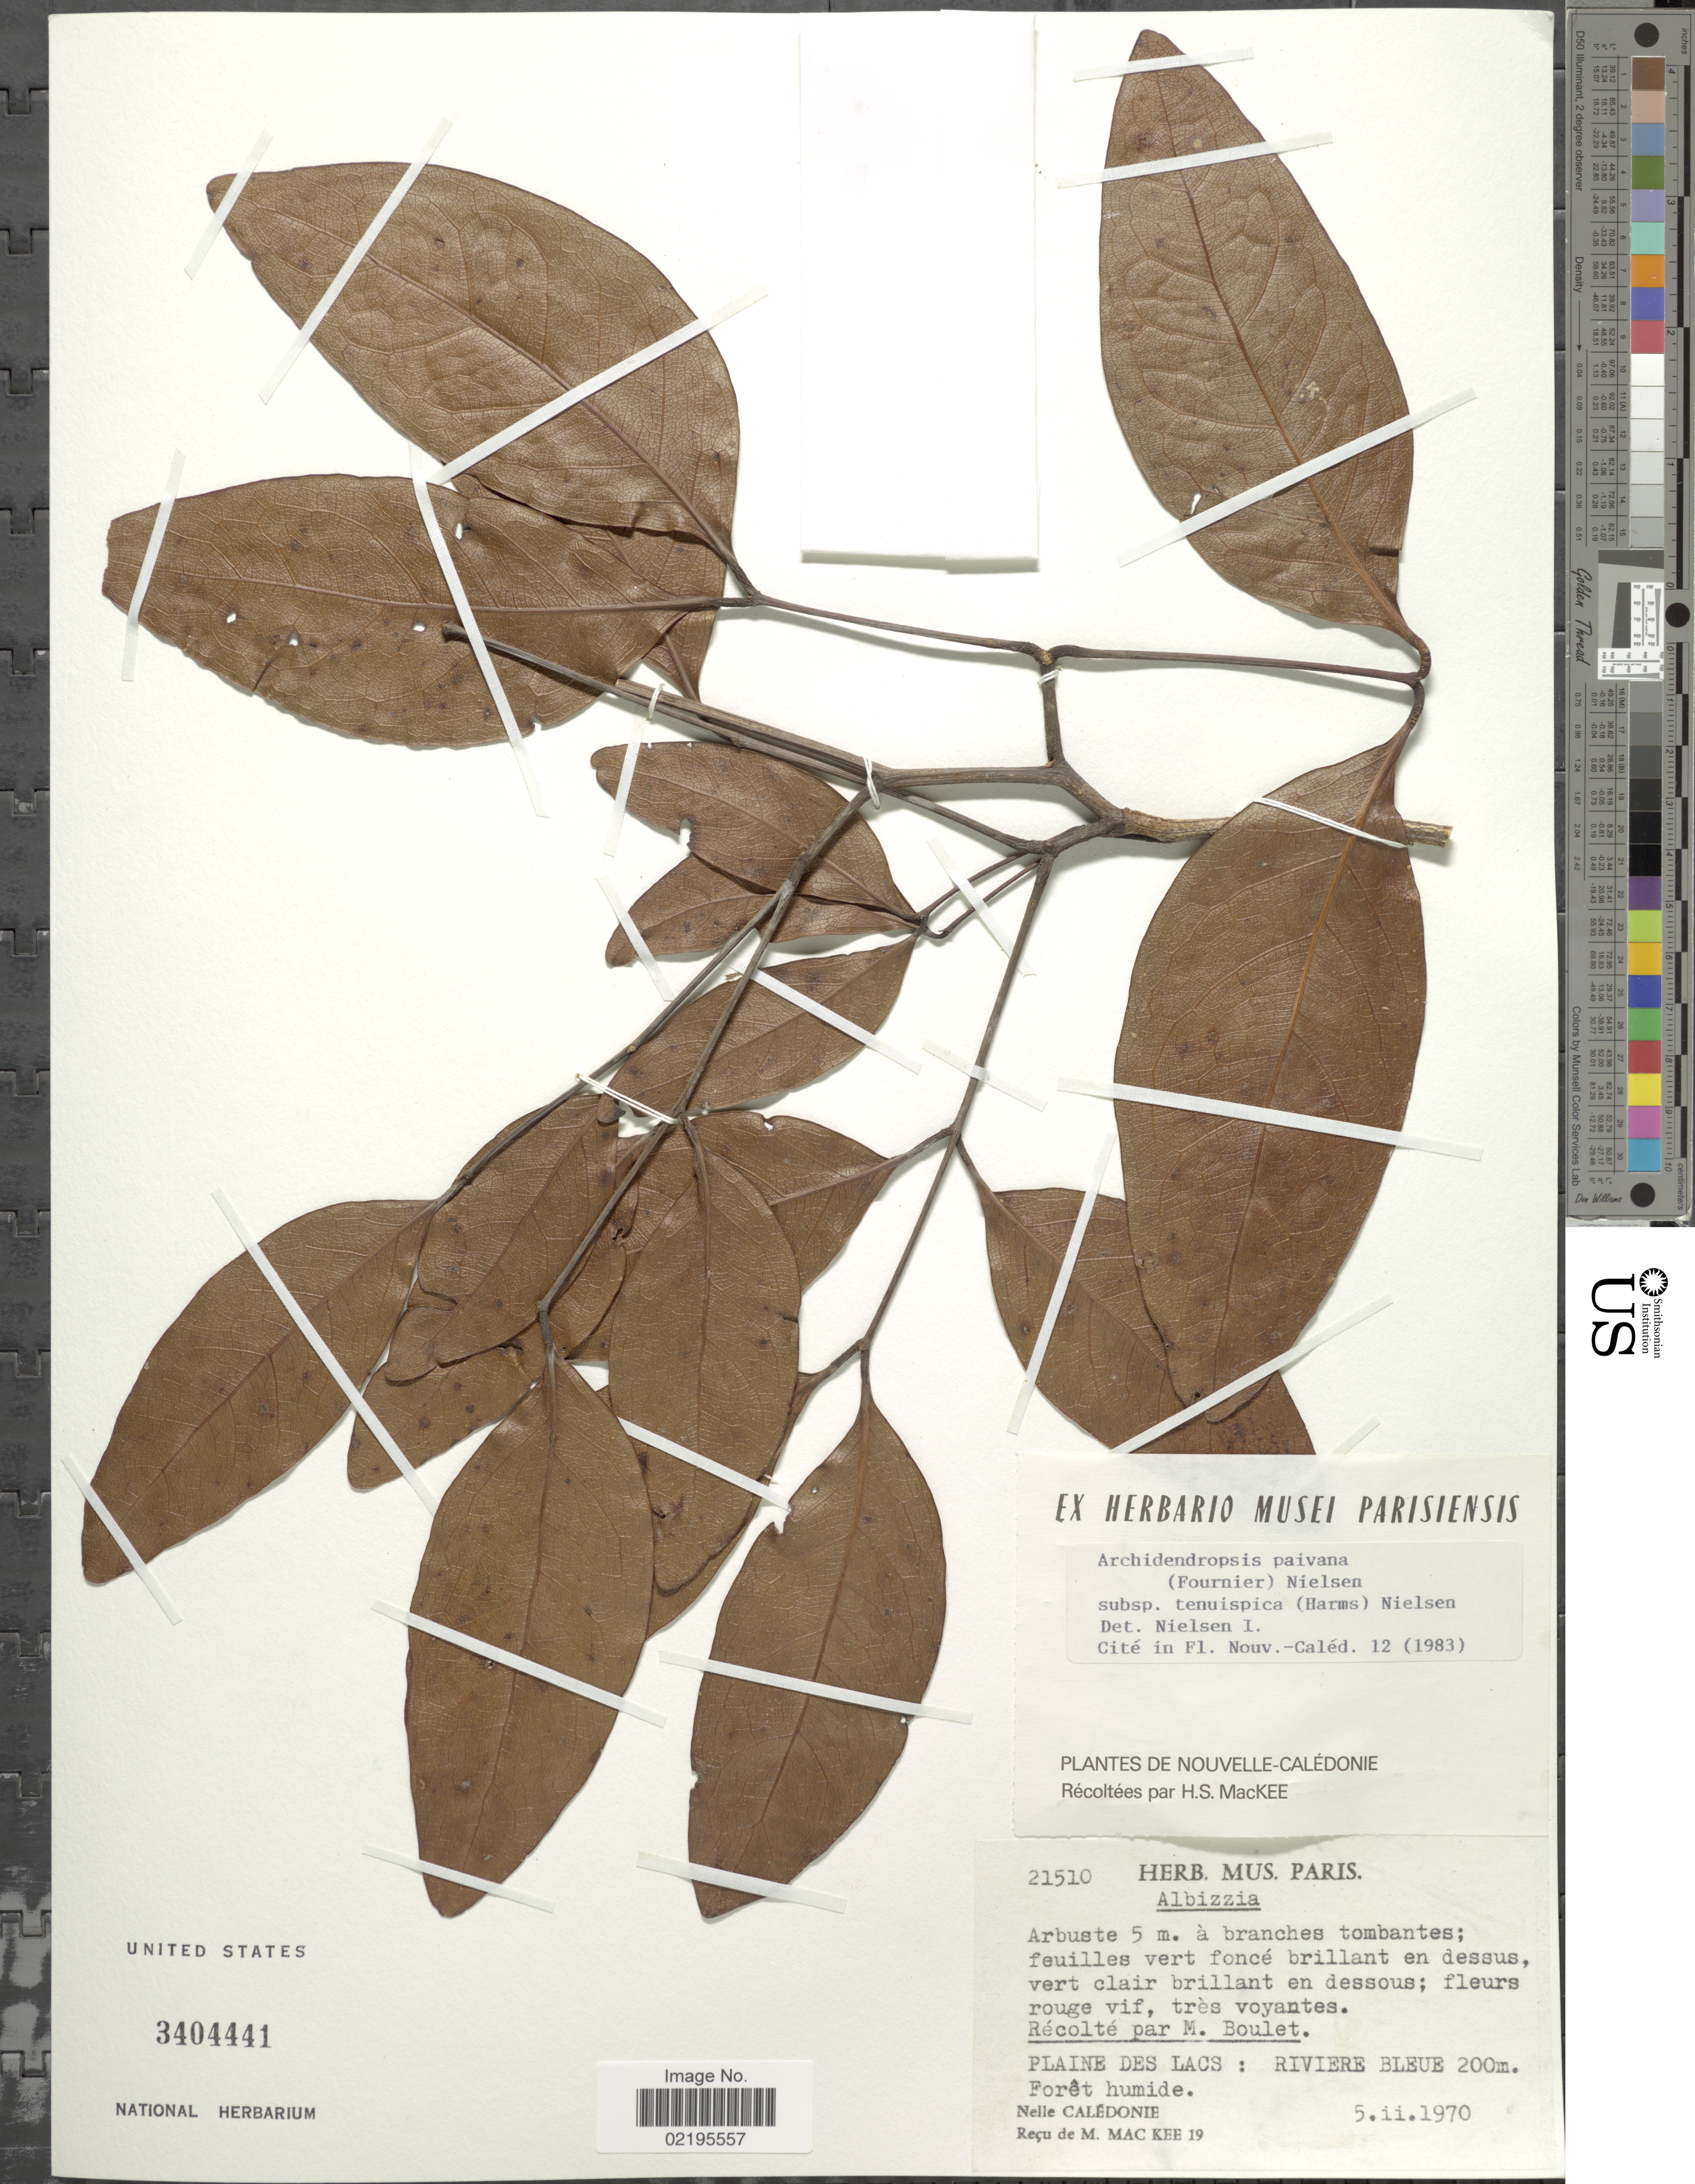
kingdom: Plantae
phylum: Tracheophyta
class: Magnoliopsida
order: Fabales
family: Fabaceae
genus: Archidendropsis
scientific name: Archidendropsis paivana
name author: (E. Fourn.) I.C. Nielsen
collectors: M. Mackee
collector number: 21510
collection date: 1970-03-06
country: New Caledonia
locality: Riviere Bleue, Nelle Caledonie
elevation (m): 200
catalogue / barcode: US 3404441